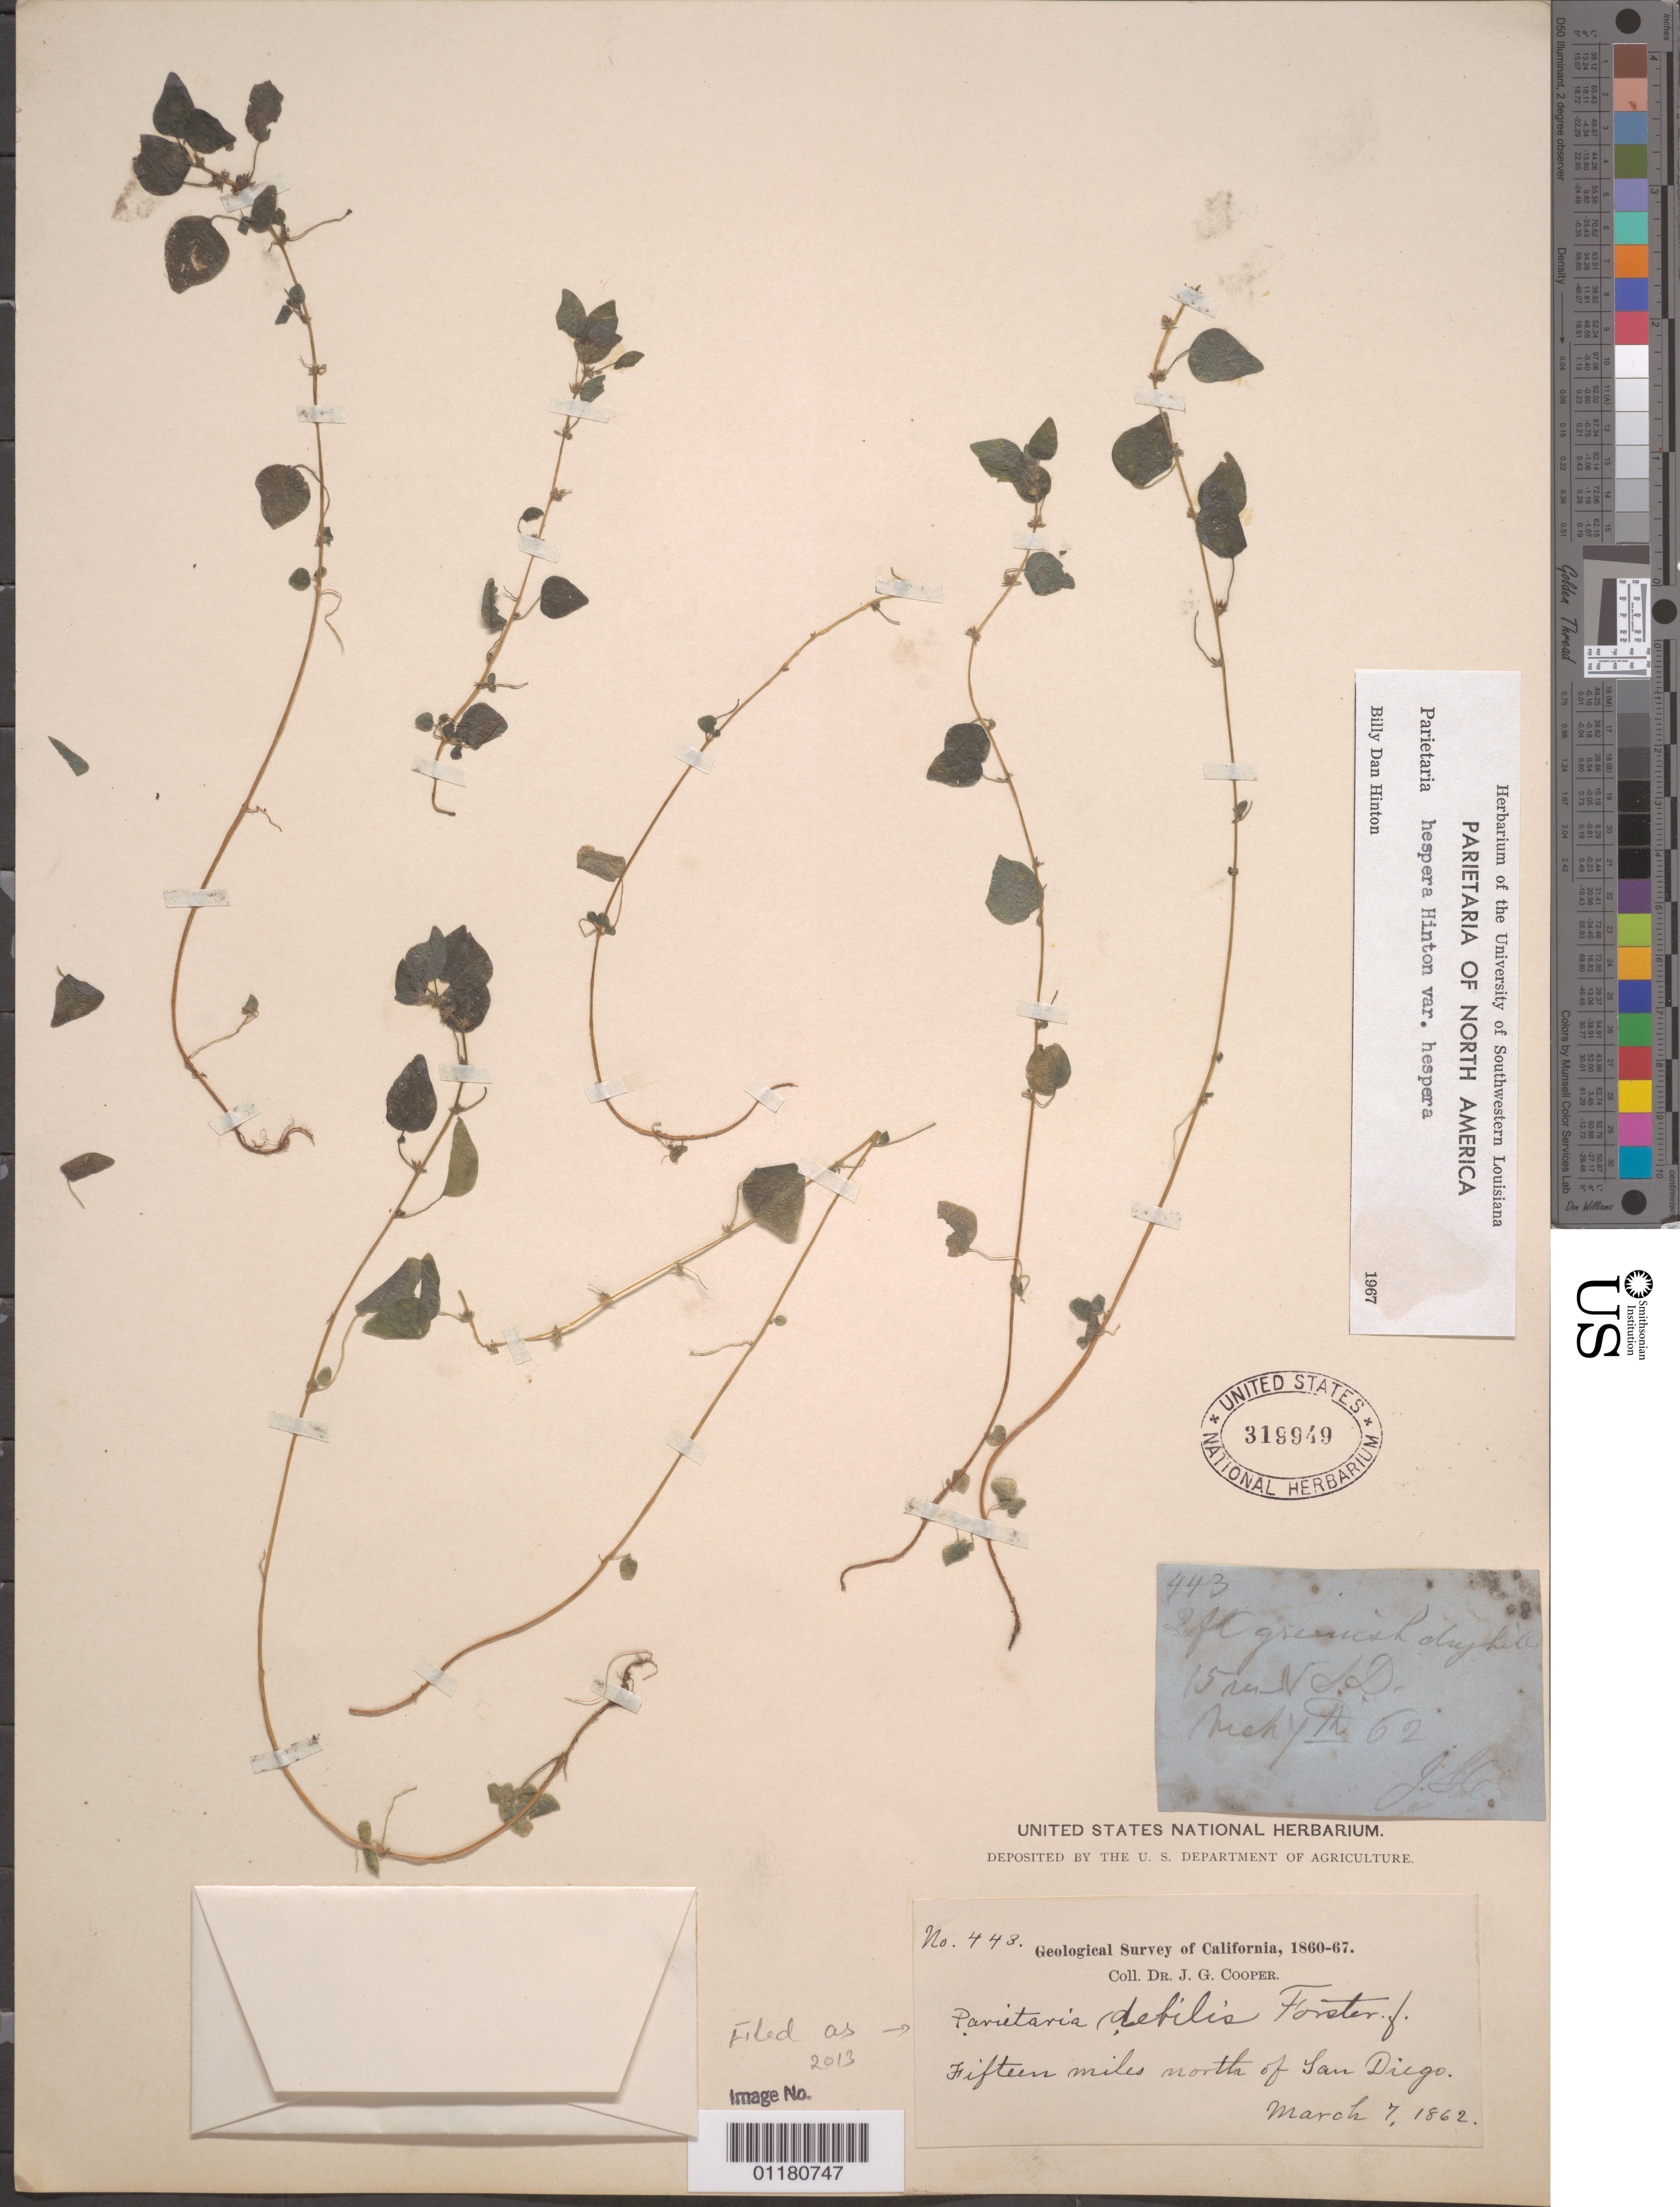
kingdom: Plantae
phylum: Tracheophyta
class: Magnoliopsida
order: Rosales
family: Urticaceae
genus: Parietaria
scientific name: Parietaria debilis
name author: G. Forst.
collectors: J. G. Cooper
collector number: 443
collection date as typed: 7 Mar 1862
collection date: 1862-03-07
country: United States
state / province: California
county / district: San Diego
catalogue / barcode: US 319949